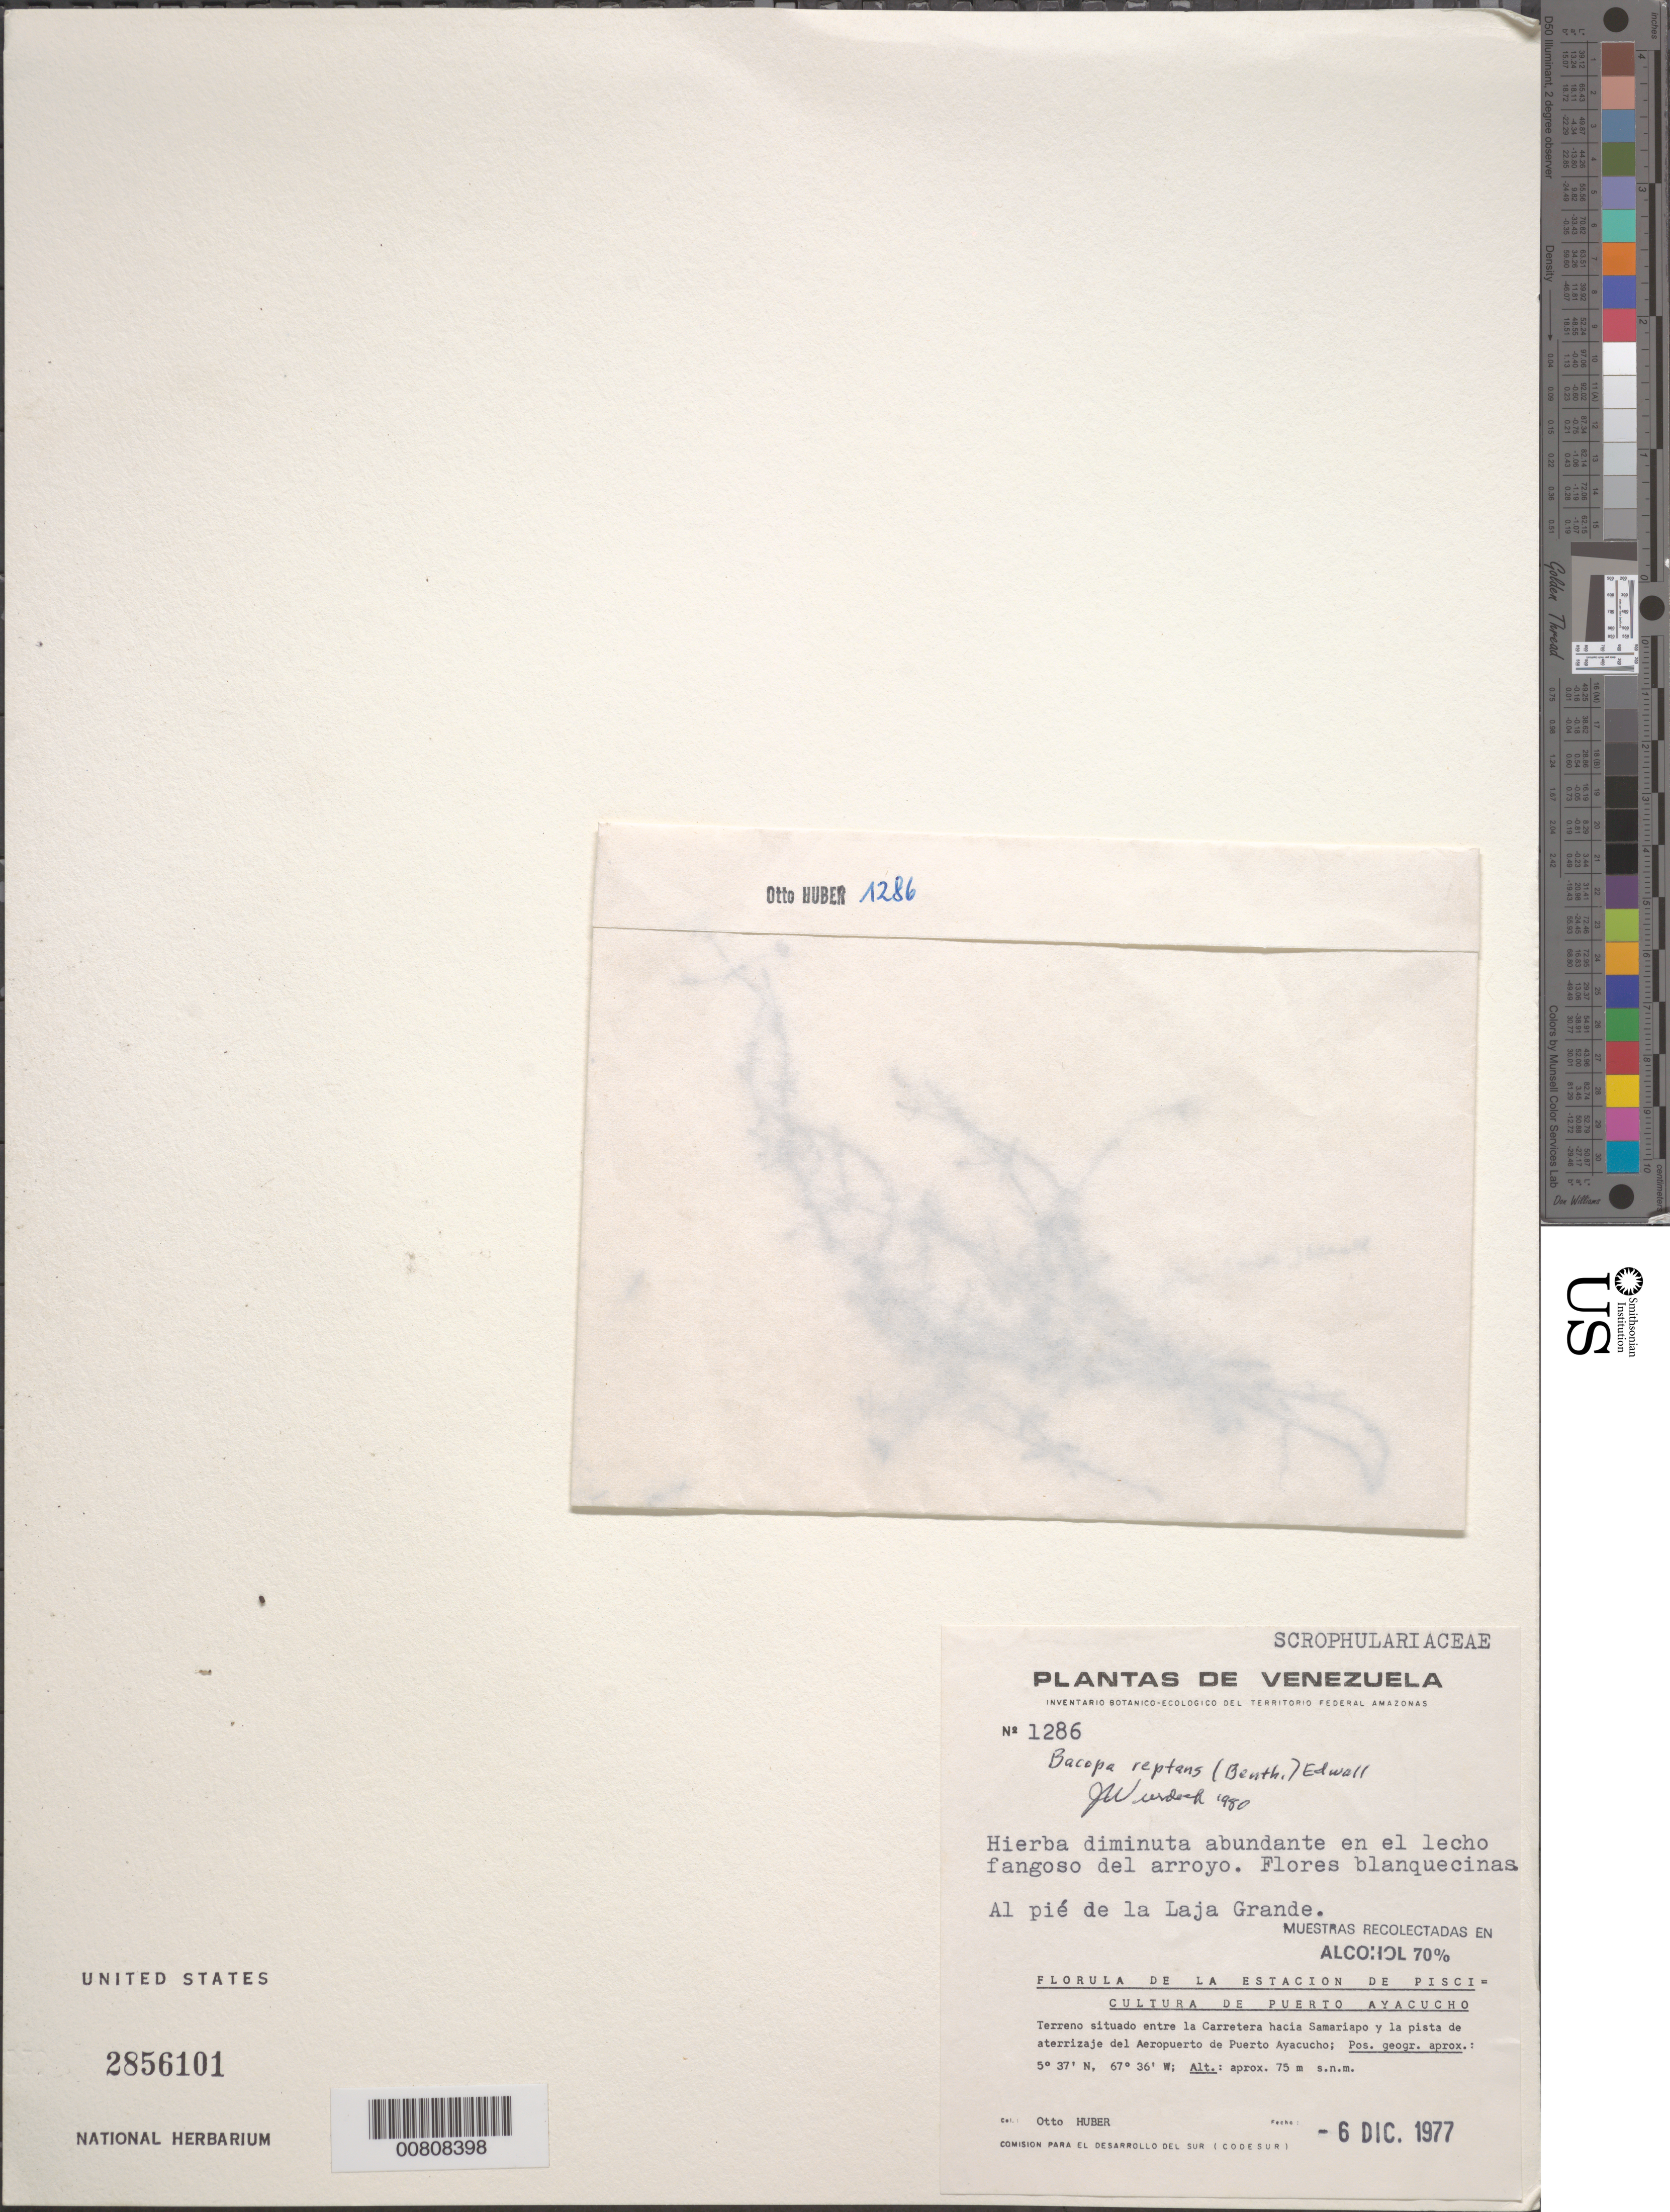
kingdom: Plantae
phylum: Tracheophyta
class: Magnoliopsida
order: Lamiales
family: Plantaginaceae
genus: Bacopa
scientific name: Bacopa reptans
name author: (Benth.) Wettst. ex Edwall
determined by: Wurdack, John J., (US), US (UNITED STATES)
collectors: O. Huber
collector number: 1286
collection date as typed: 6-Dec-77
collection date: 1977-12-06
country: Venezuela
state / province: Amazonas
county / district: Atures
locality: Puerto Ayacucho, carretera hacia Samariapo y la pista de aterrizaje del Aeropuerto de Puerto Ayacucho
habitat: Muddy stream bed at the foot of Laja Grande; stream beds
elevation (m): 75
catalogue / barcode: US 2856101